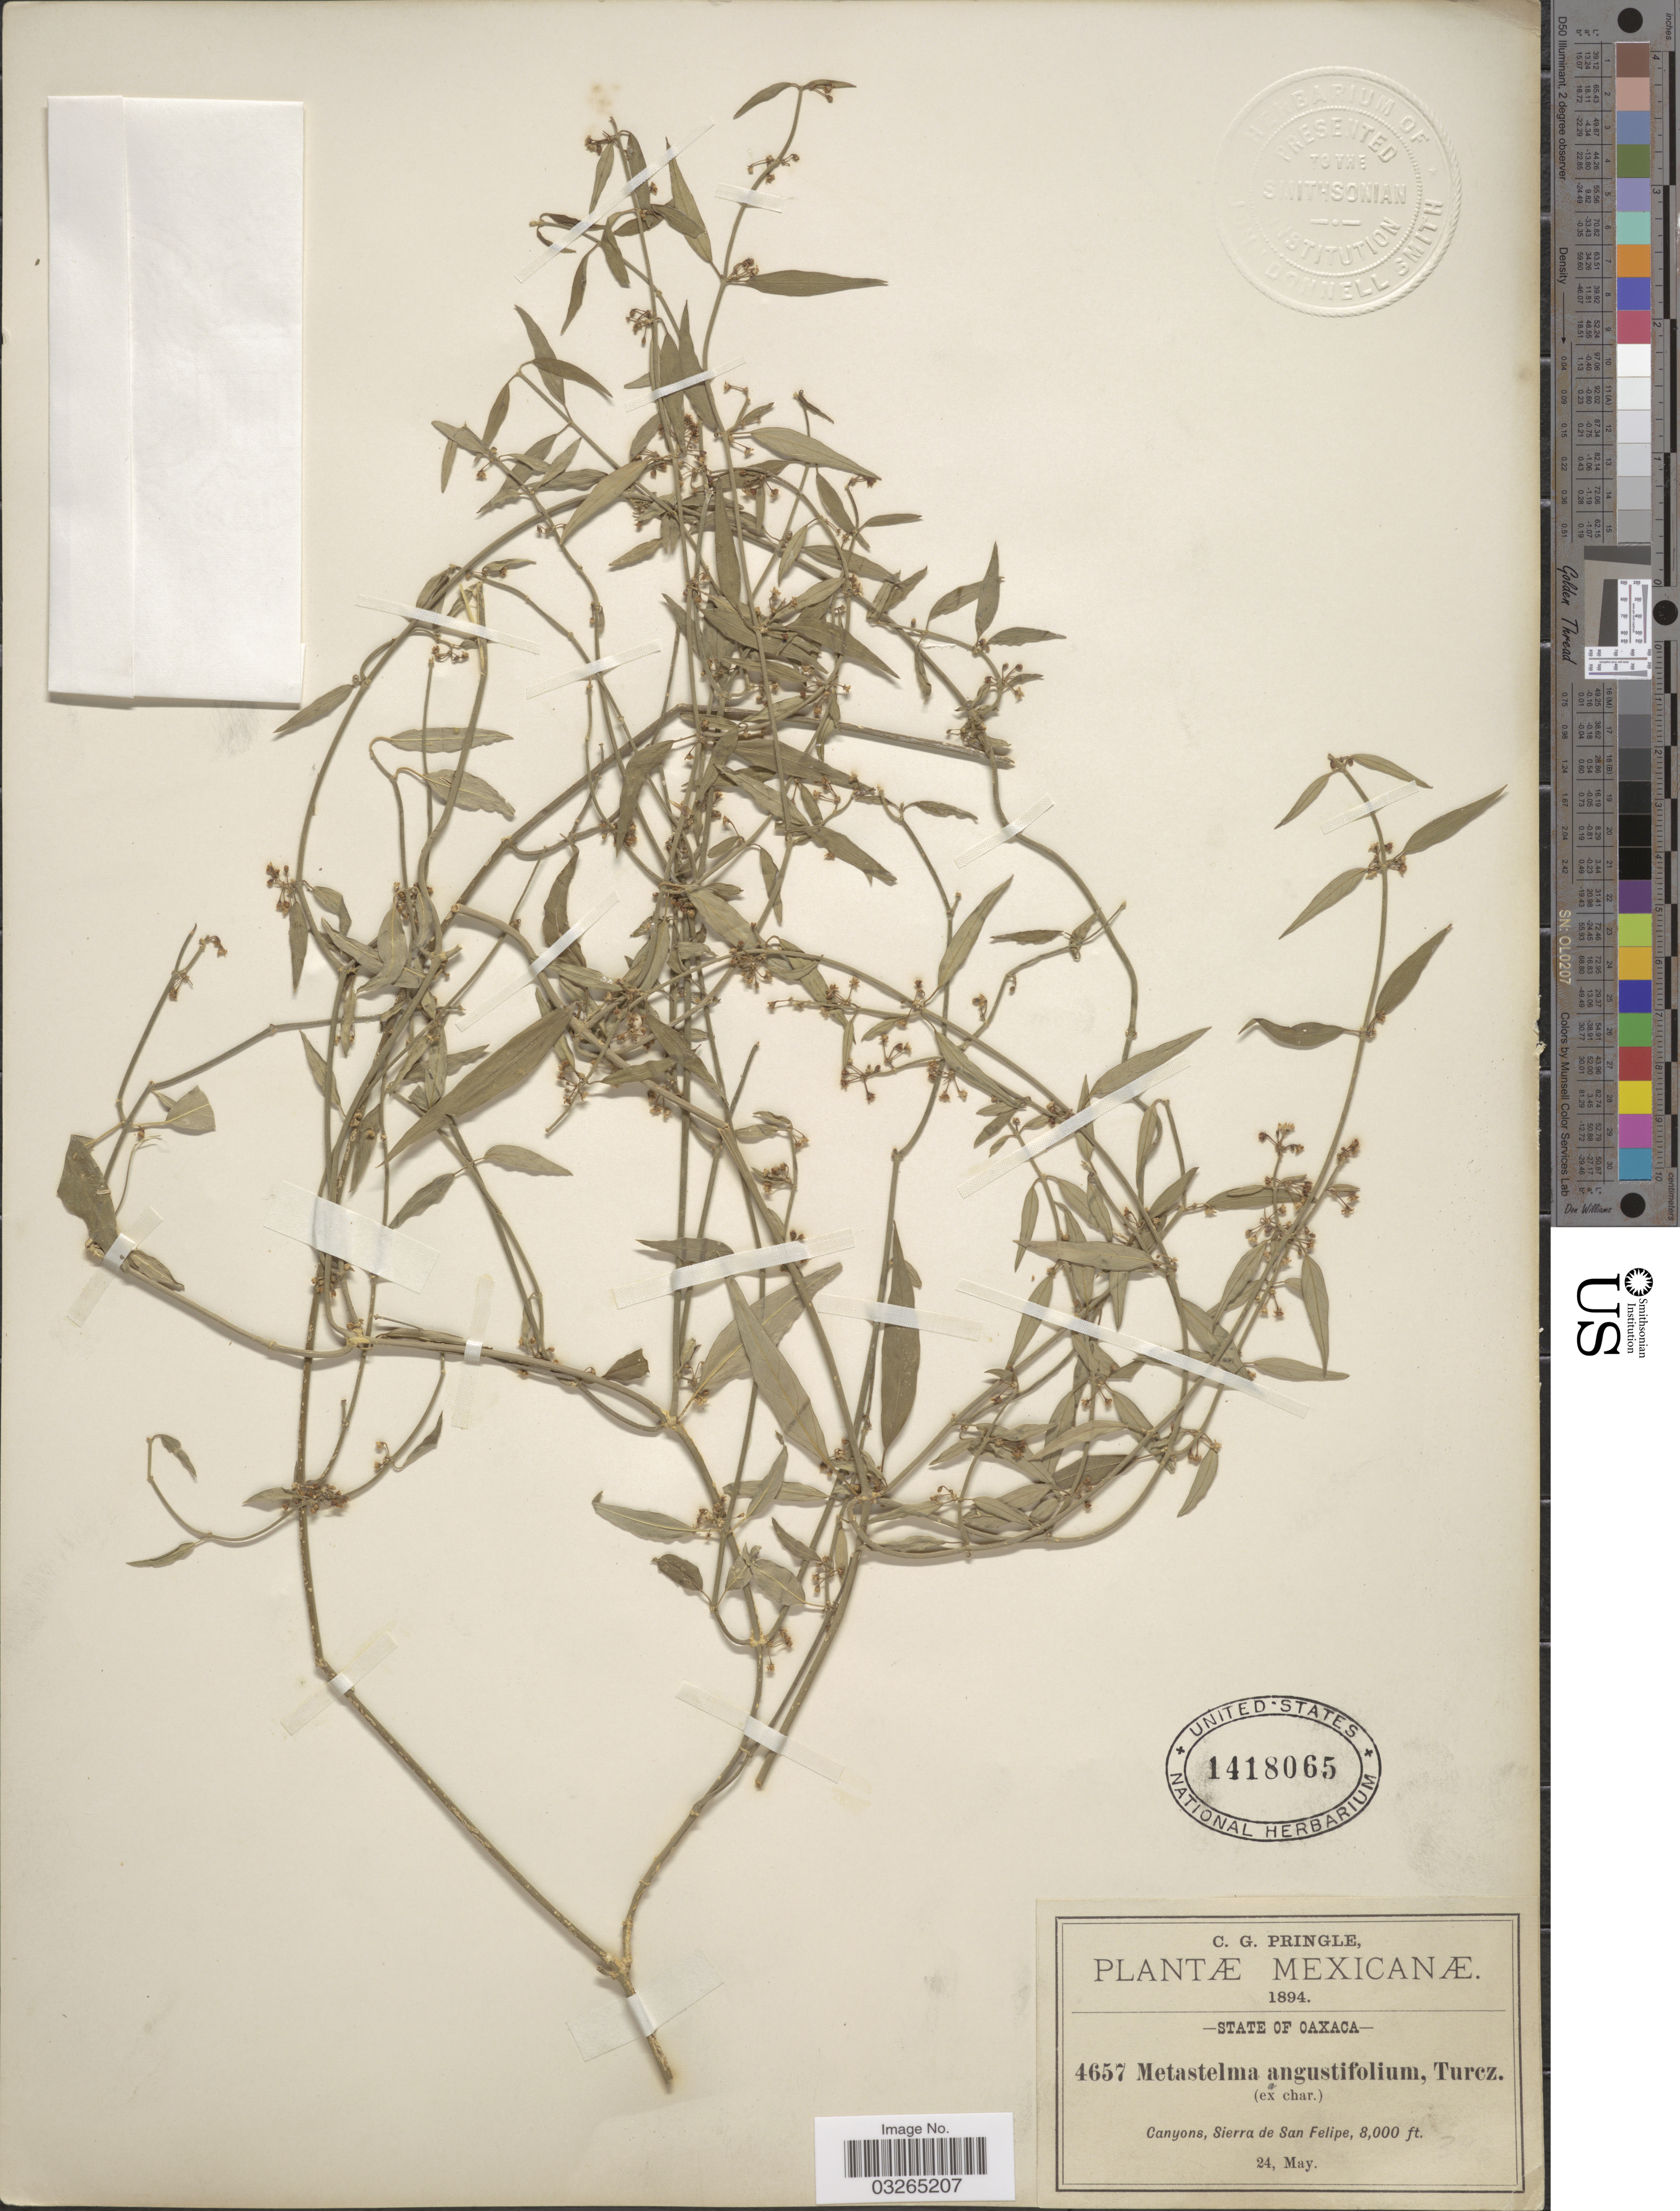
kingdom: Plantae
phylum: Tracheophyta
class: Magnoliopsida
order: Gentianales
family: Apocynaceae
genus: Orthosia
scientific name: Orthosia angustifolia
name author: (Turcz.) Liede & Meve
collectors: C. G. Pringle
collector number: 4657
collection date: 1894-05-24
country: Mexico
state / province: Oaxaca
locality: Canyons, Sierra de San Felipe.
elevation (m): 2438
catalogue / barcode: US 1418065